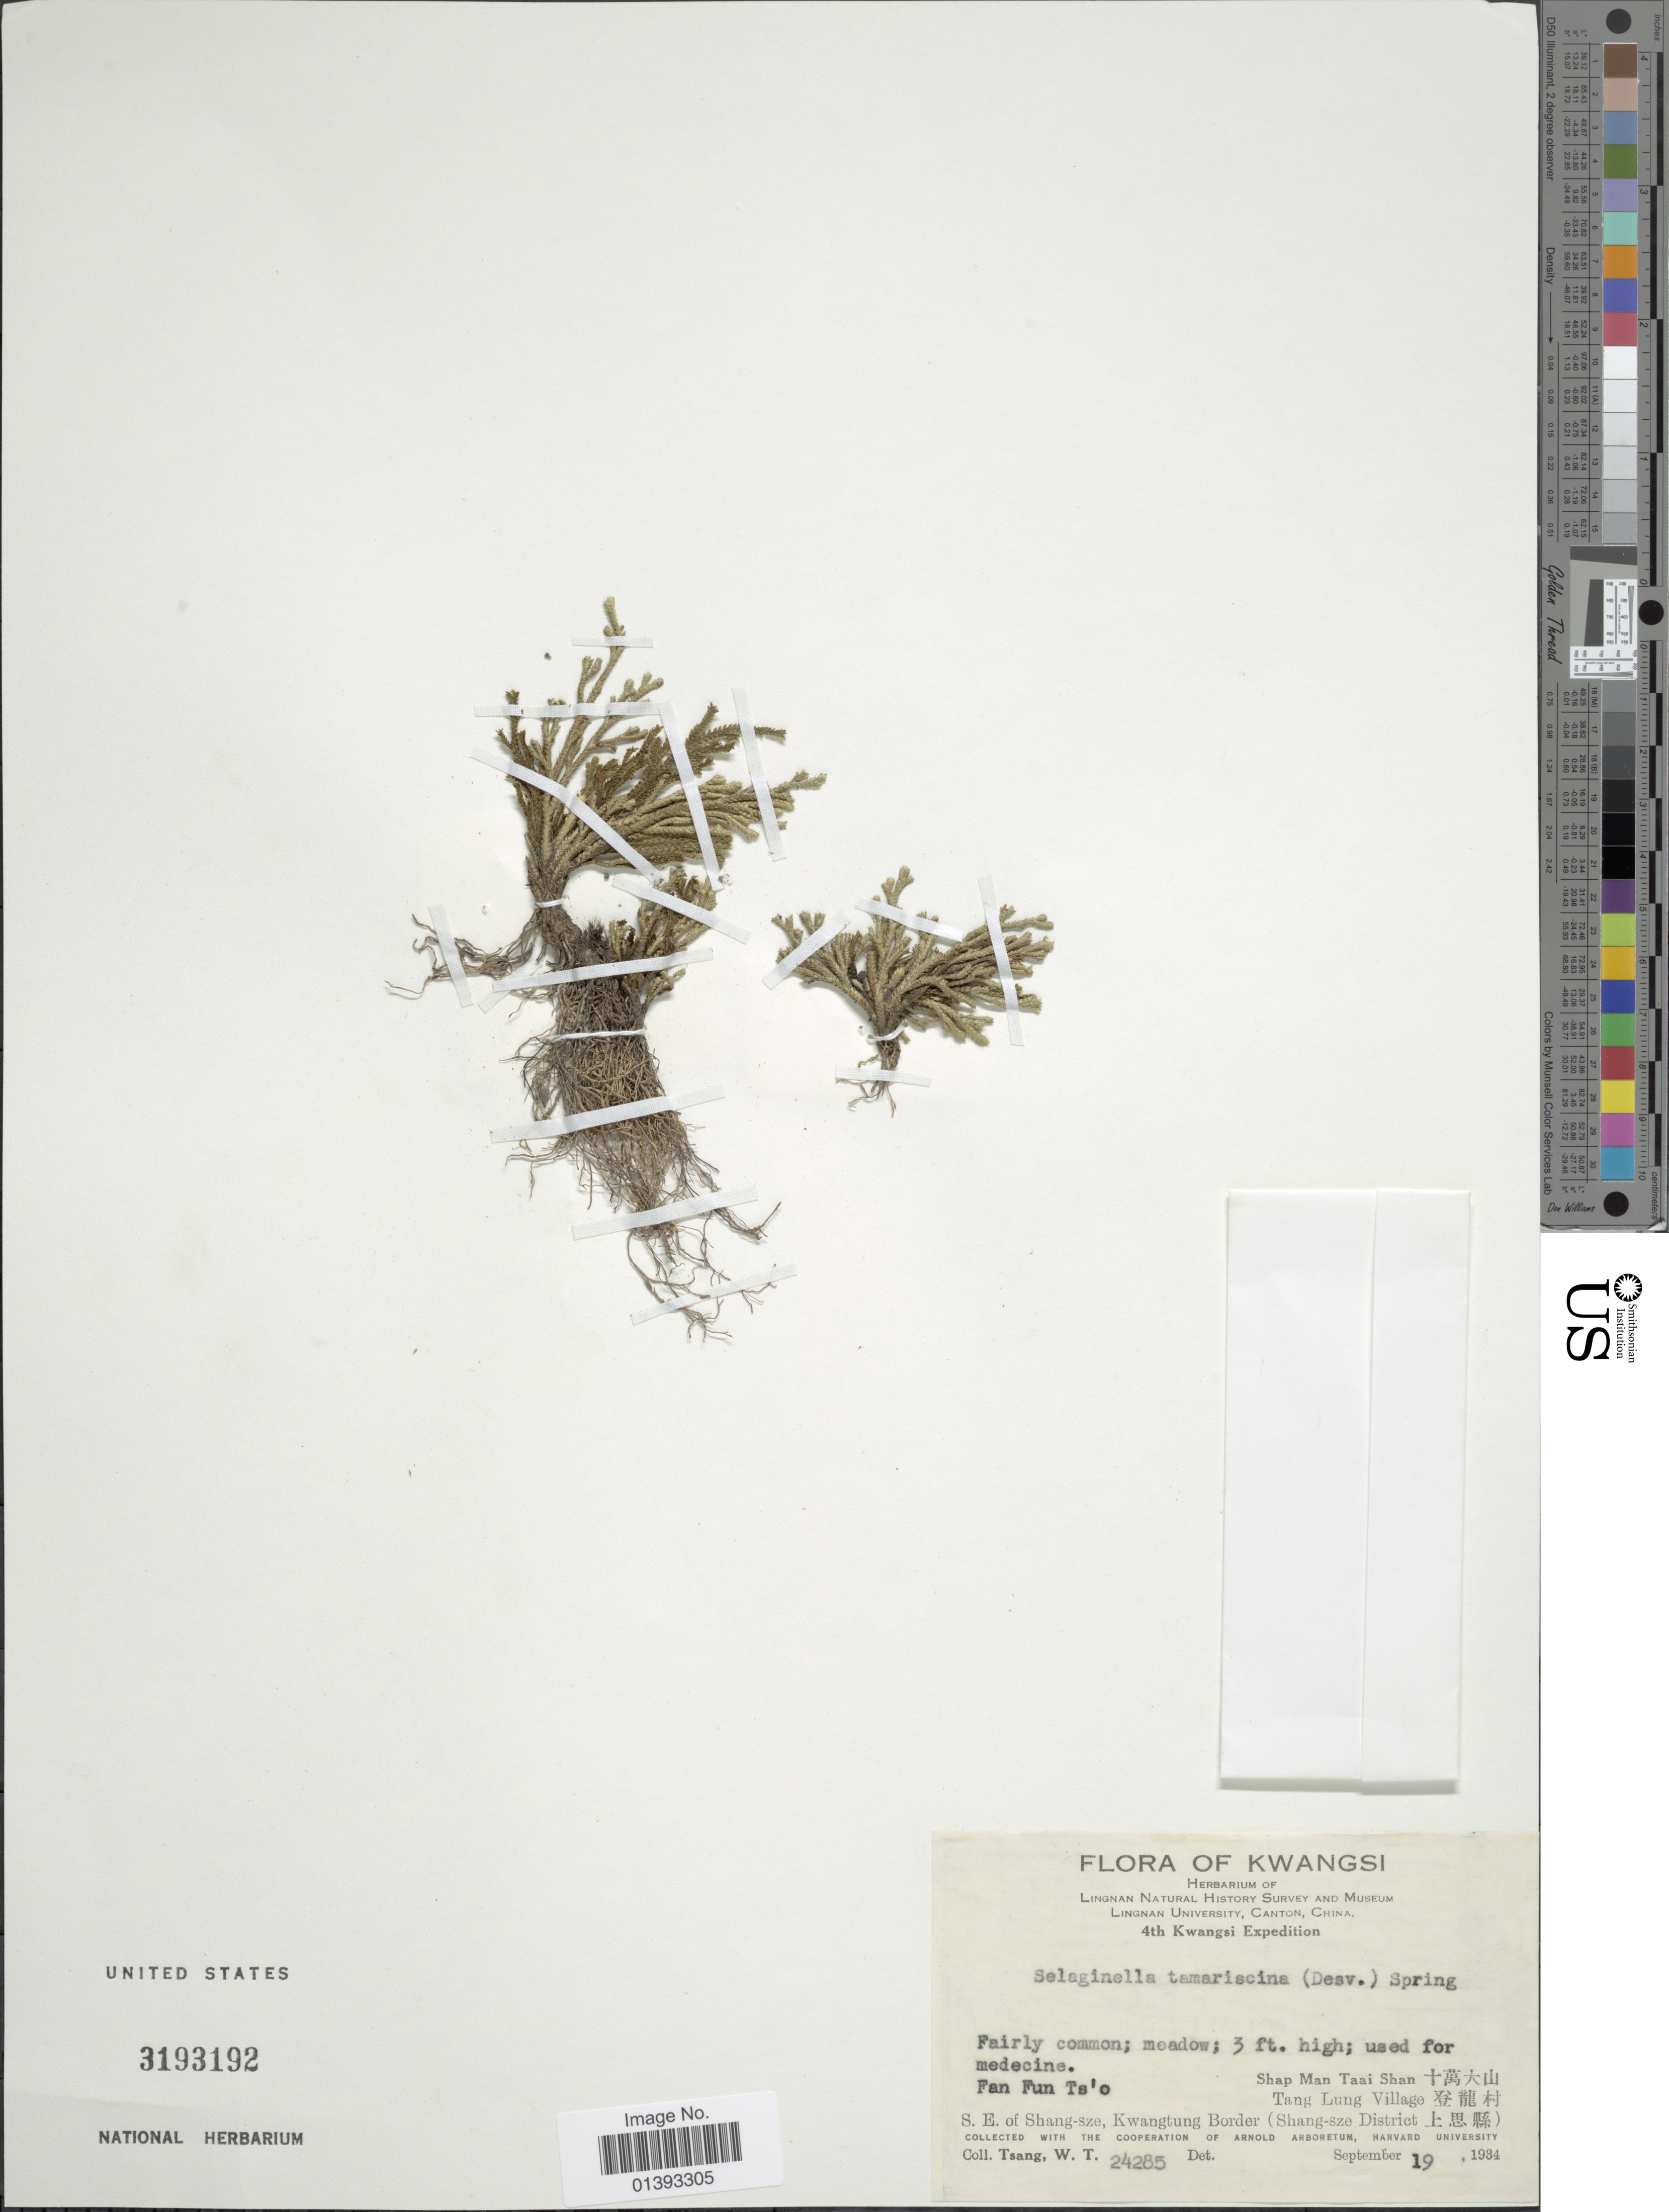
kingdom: Plantae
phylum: Tracheophyta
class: Lycopodiopsida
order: Selaginellales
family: Selaginellaceae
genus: Selaginella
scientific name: Selaginella tamariscina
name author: (P. Beauv.) Spring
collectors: W. T. Tsang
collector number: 24285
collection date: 1934-09-19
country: China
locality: Kwangsi, Shap Man Taai Shan, Tang Lung Village, S.E. of Shang-sze, Kwangtung Border(Shang-sze District), Fan Fun Ts'o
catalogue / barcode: US 3193192